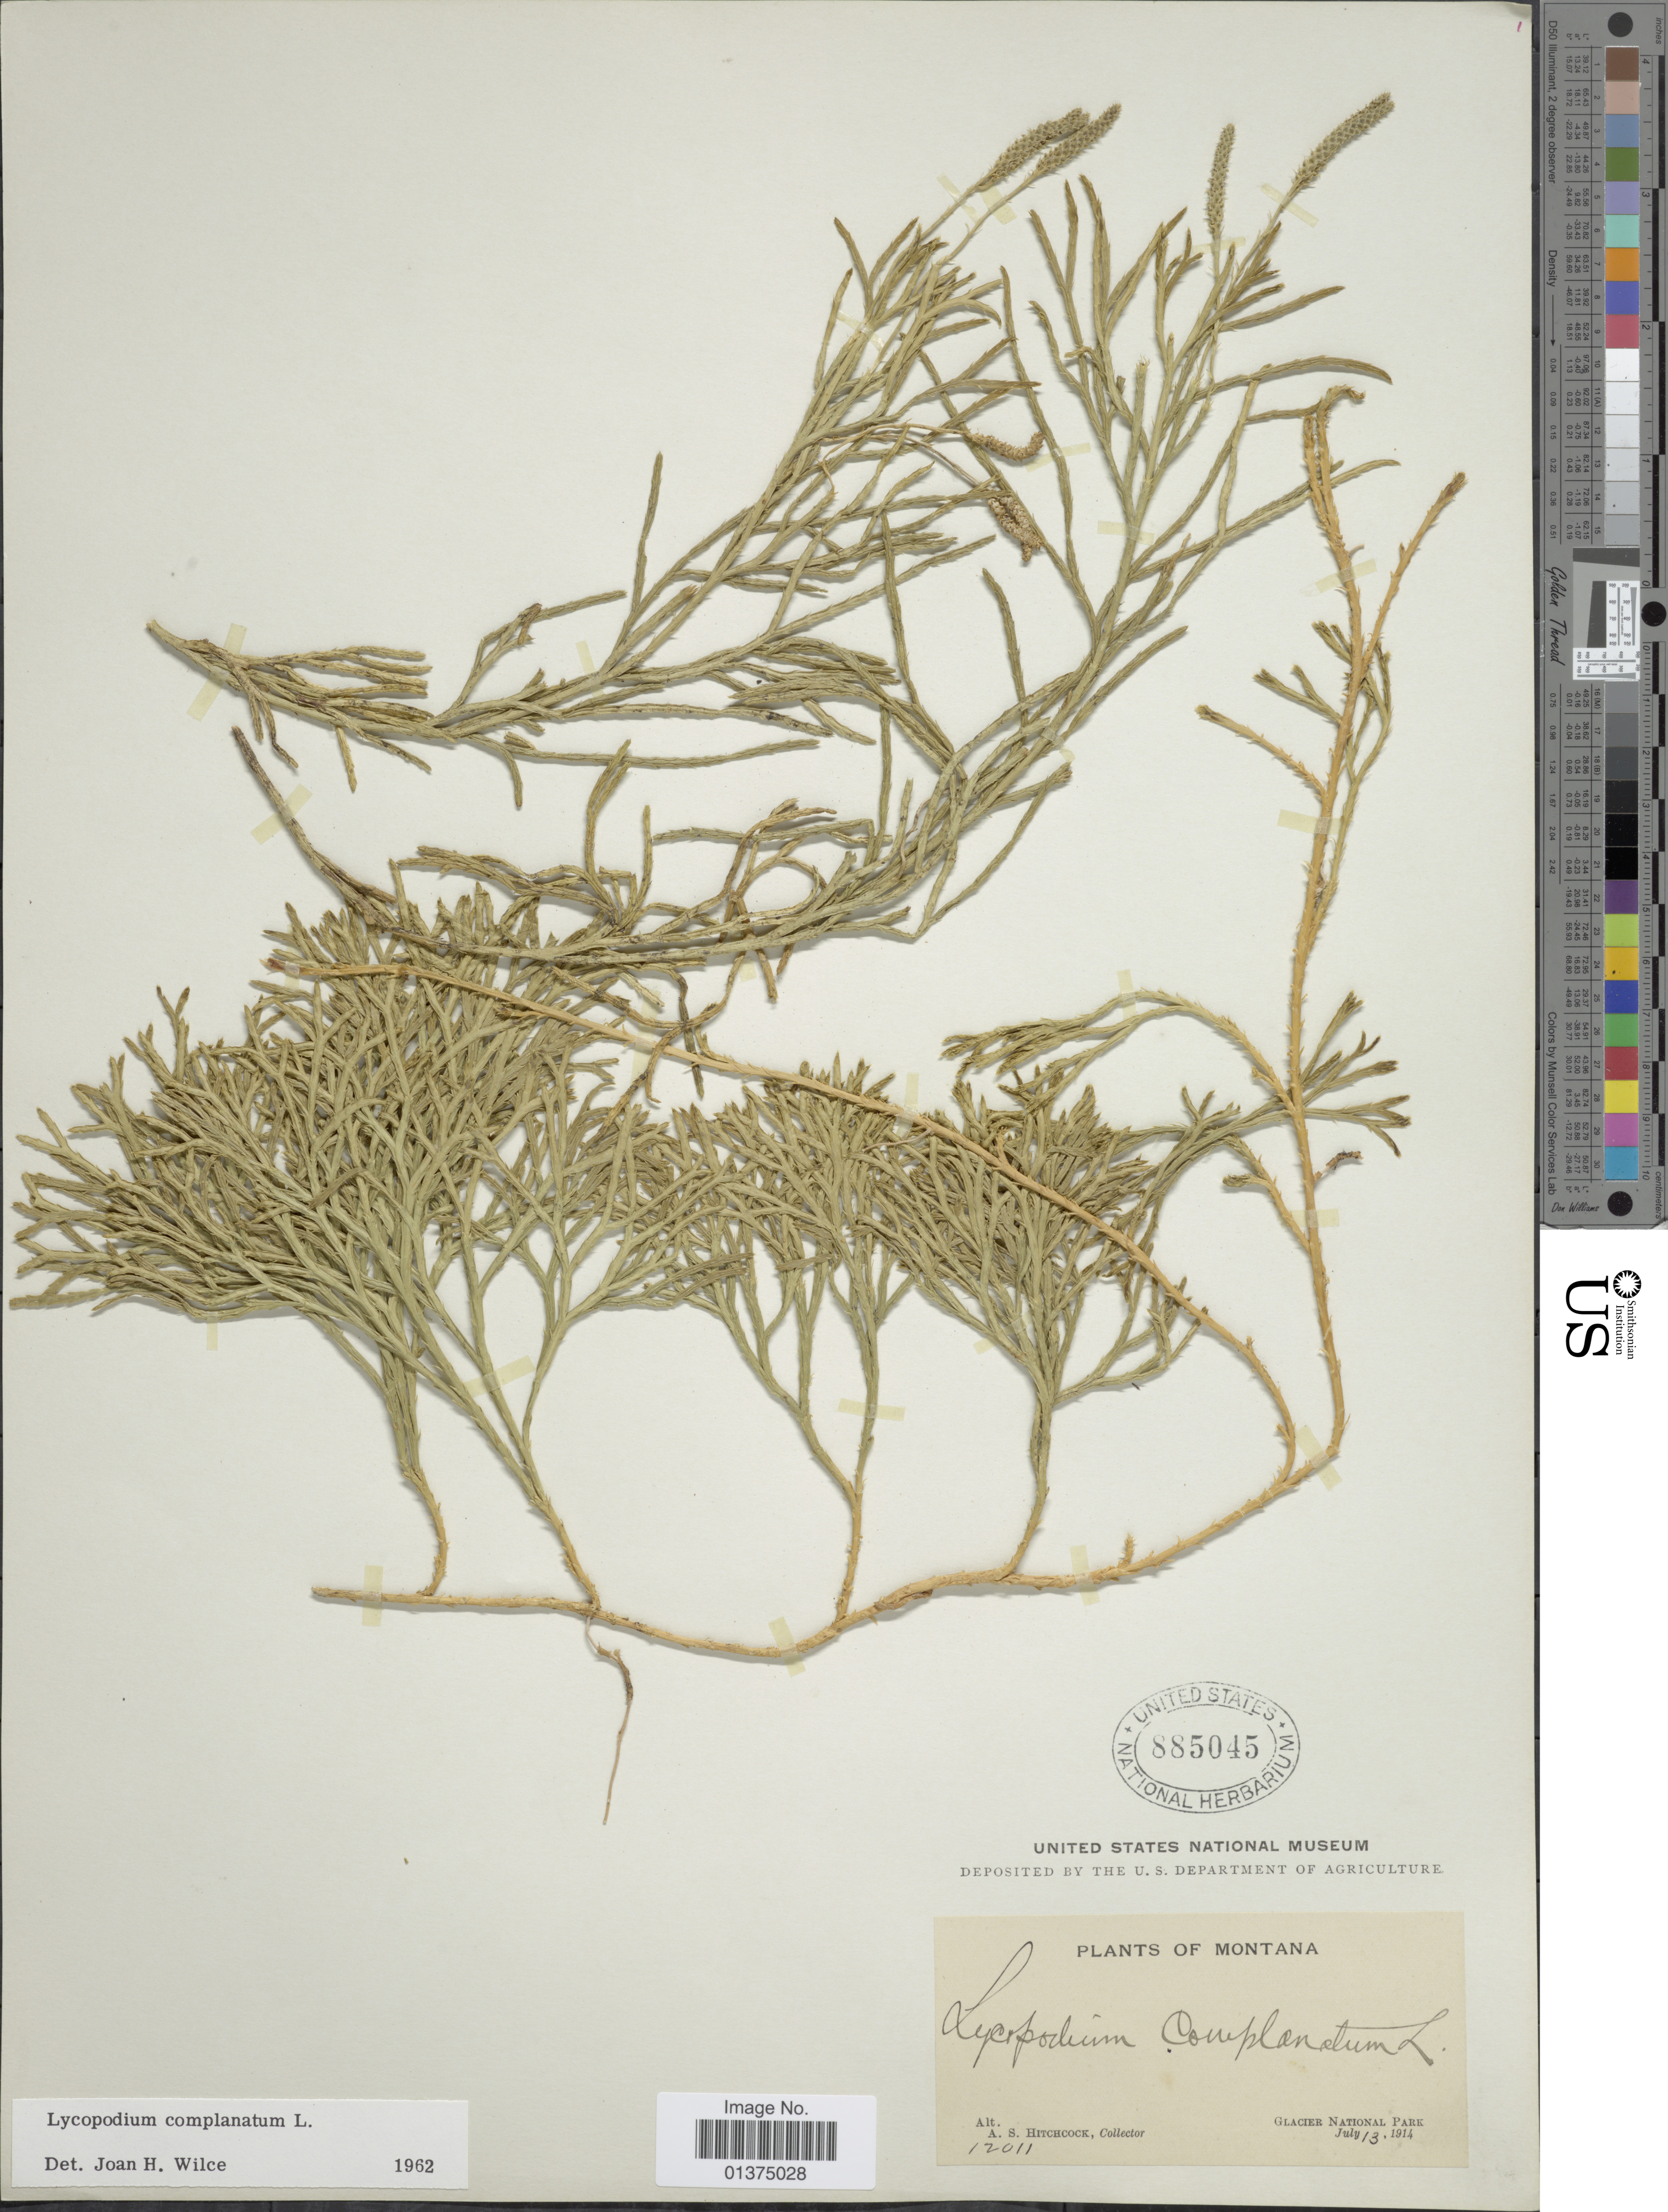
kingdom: Plantae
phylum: Tracheophyta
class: Lycopodiopsida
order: Lycopodiales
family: Lycopodiaceae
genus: Diphasiastrum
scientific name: Diphasiastrum complanatum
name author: (L.) Holub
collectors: A. S. Hitchcock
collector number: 12011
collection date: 1914-07-13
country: United States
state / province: Montana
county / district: Flathead / Glacier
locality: Glacier National Park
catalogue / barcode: US 885045